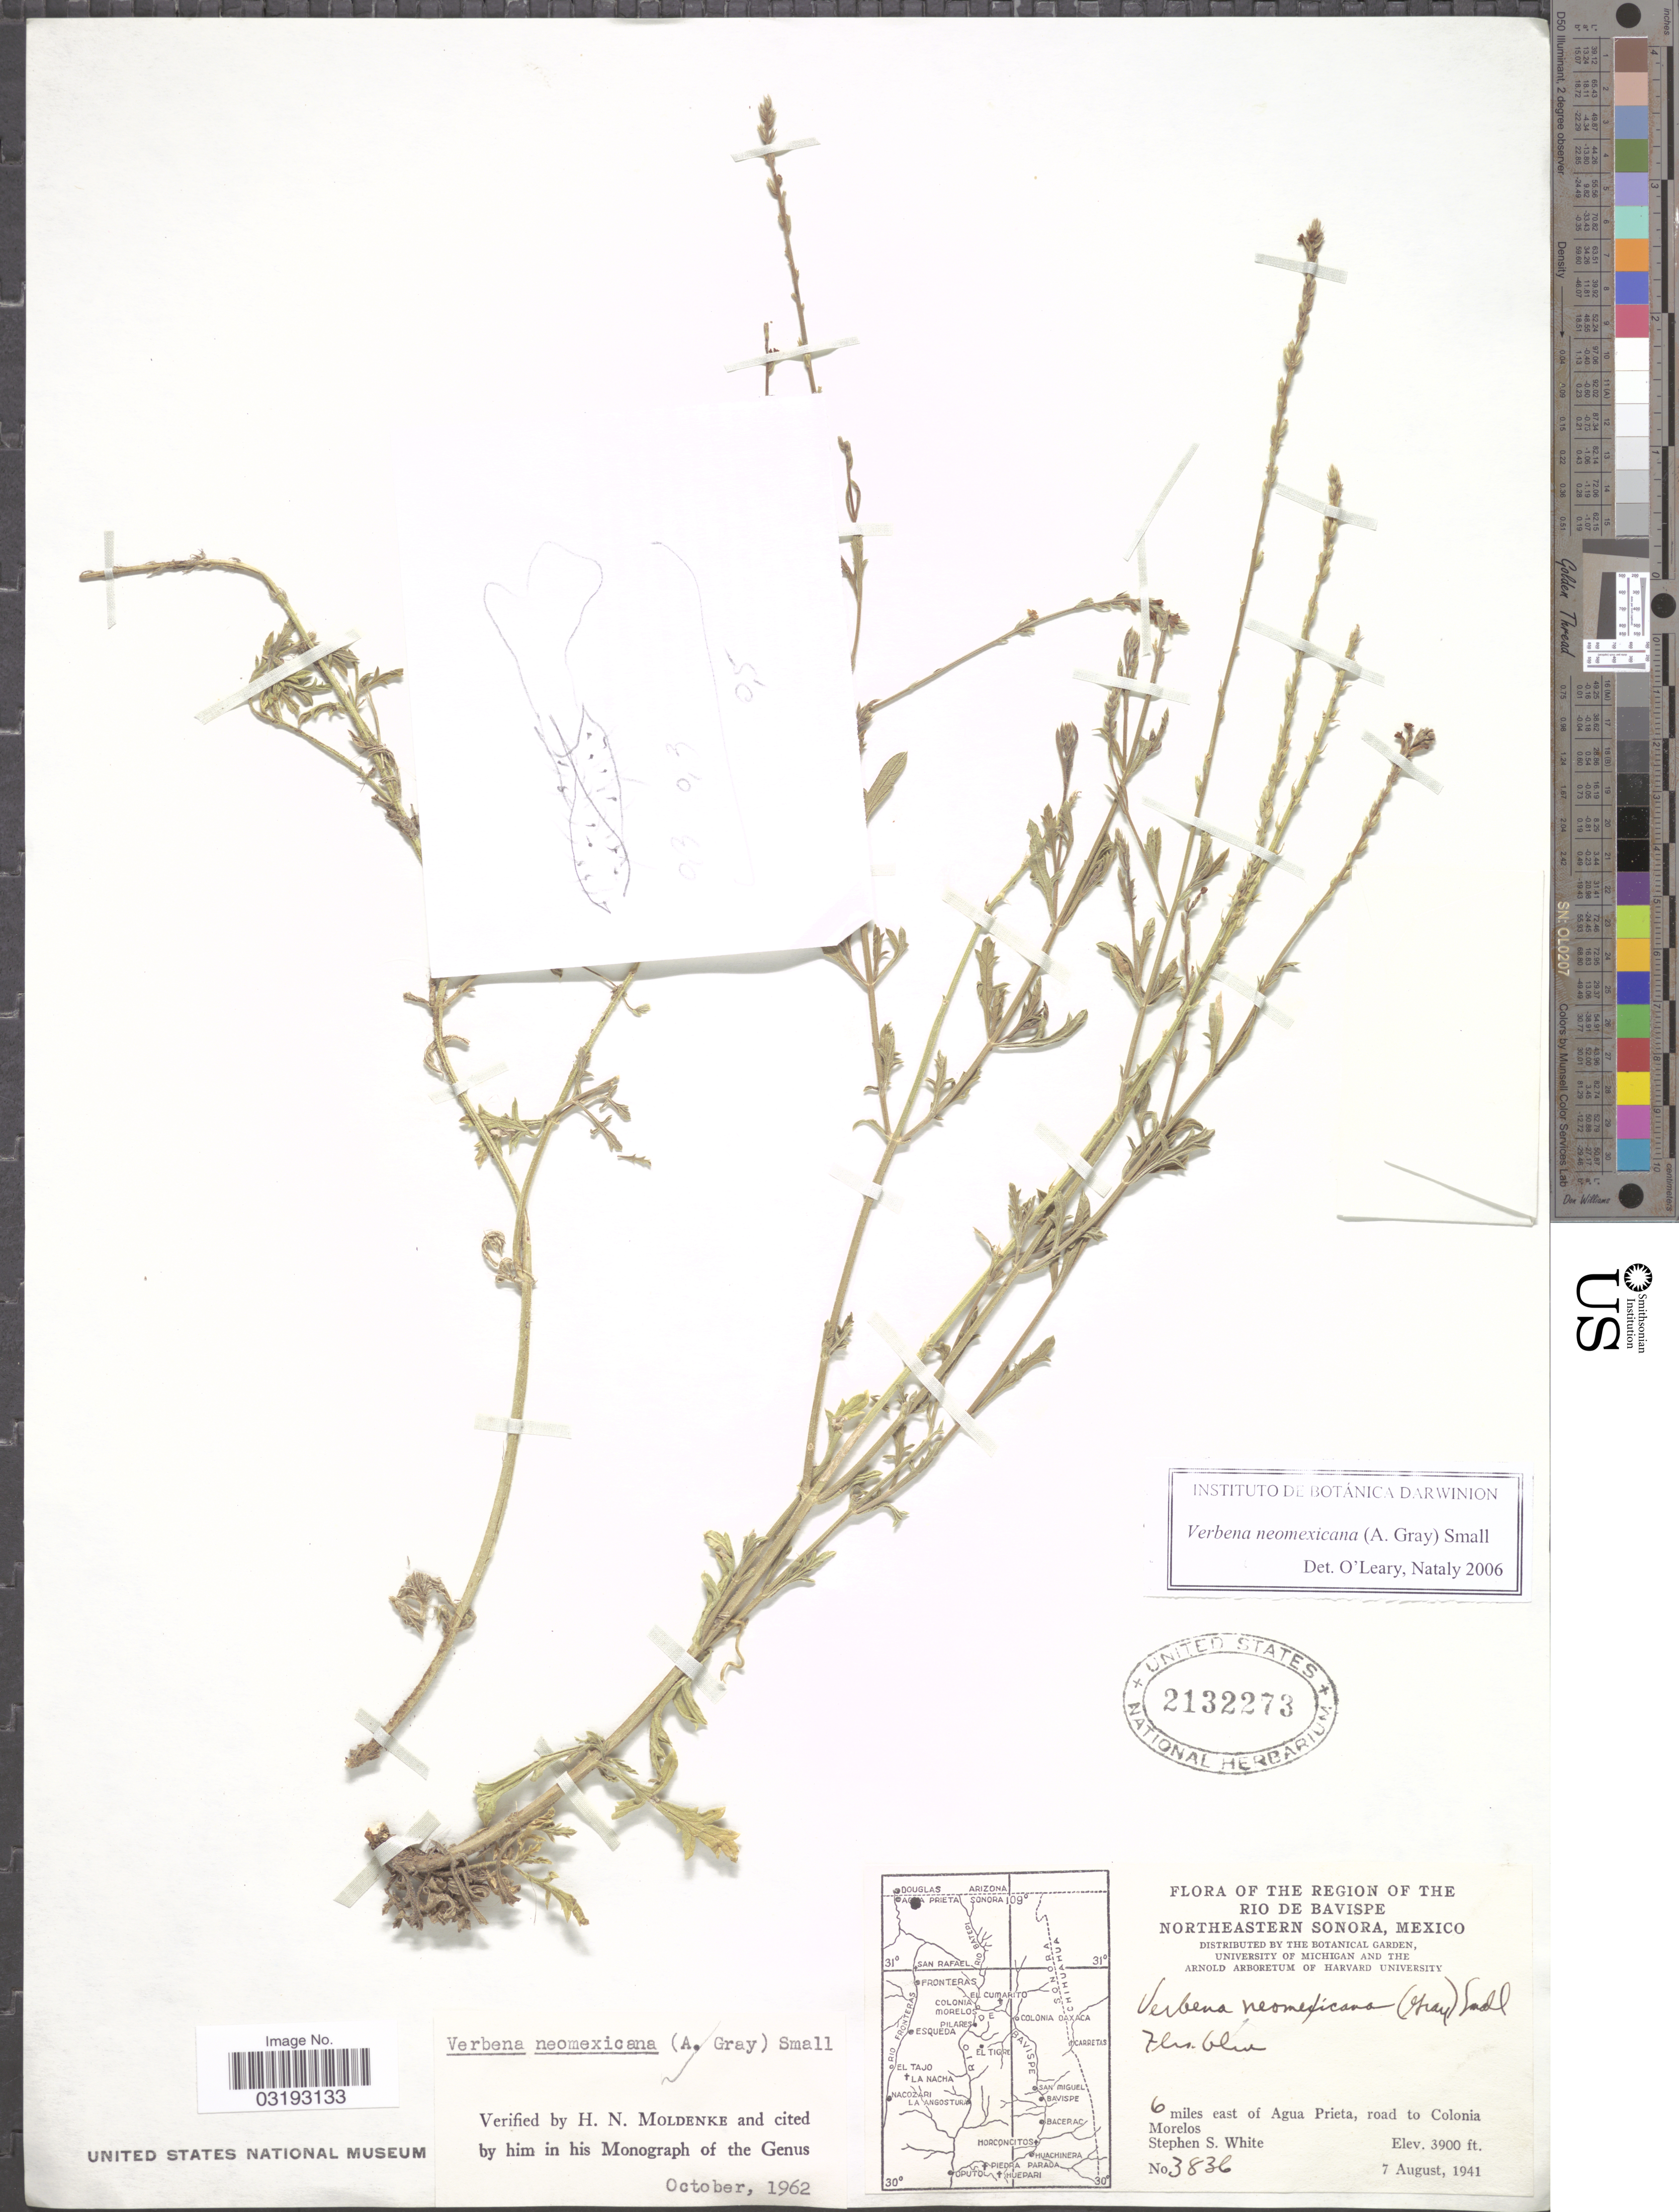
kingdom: Plantae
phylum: Tracheophyta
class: Magnoliopsida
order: Lamiales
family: Verbenaceae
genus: Verbena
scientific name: Verbena neomexicana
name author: (A. Gray) Small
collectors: S. S. White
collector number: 3836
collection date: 1941-08-07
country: Mexico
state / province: Sonora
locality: The Region of the Rio de Bavispe. Northeastern Sonora. 6 miles east of Agua Prieta, road to Colonia Morelos.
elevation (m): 1189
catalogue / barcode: US 2132273